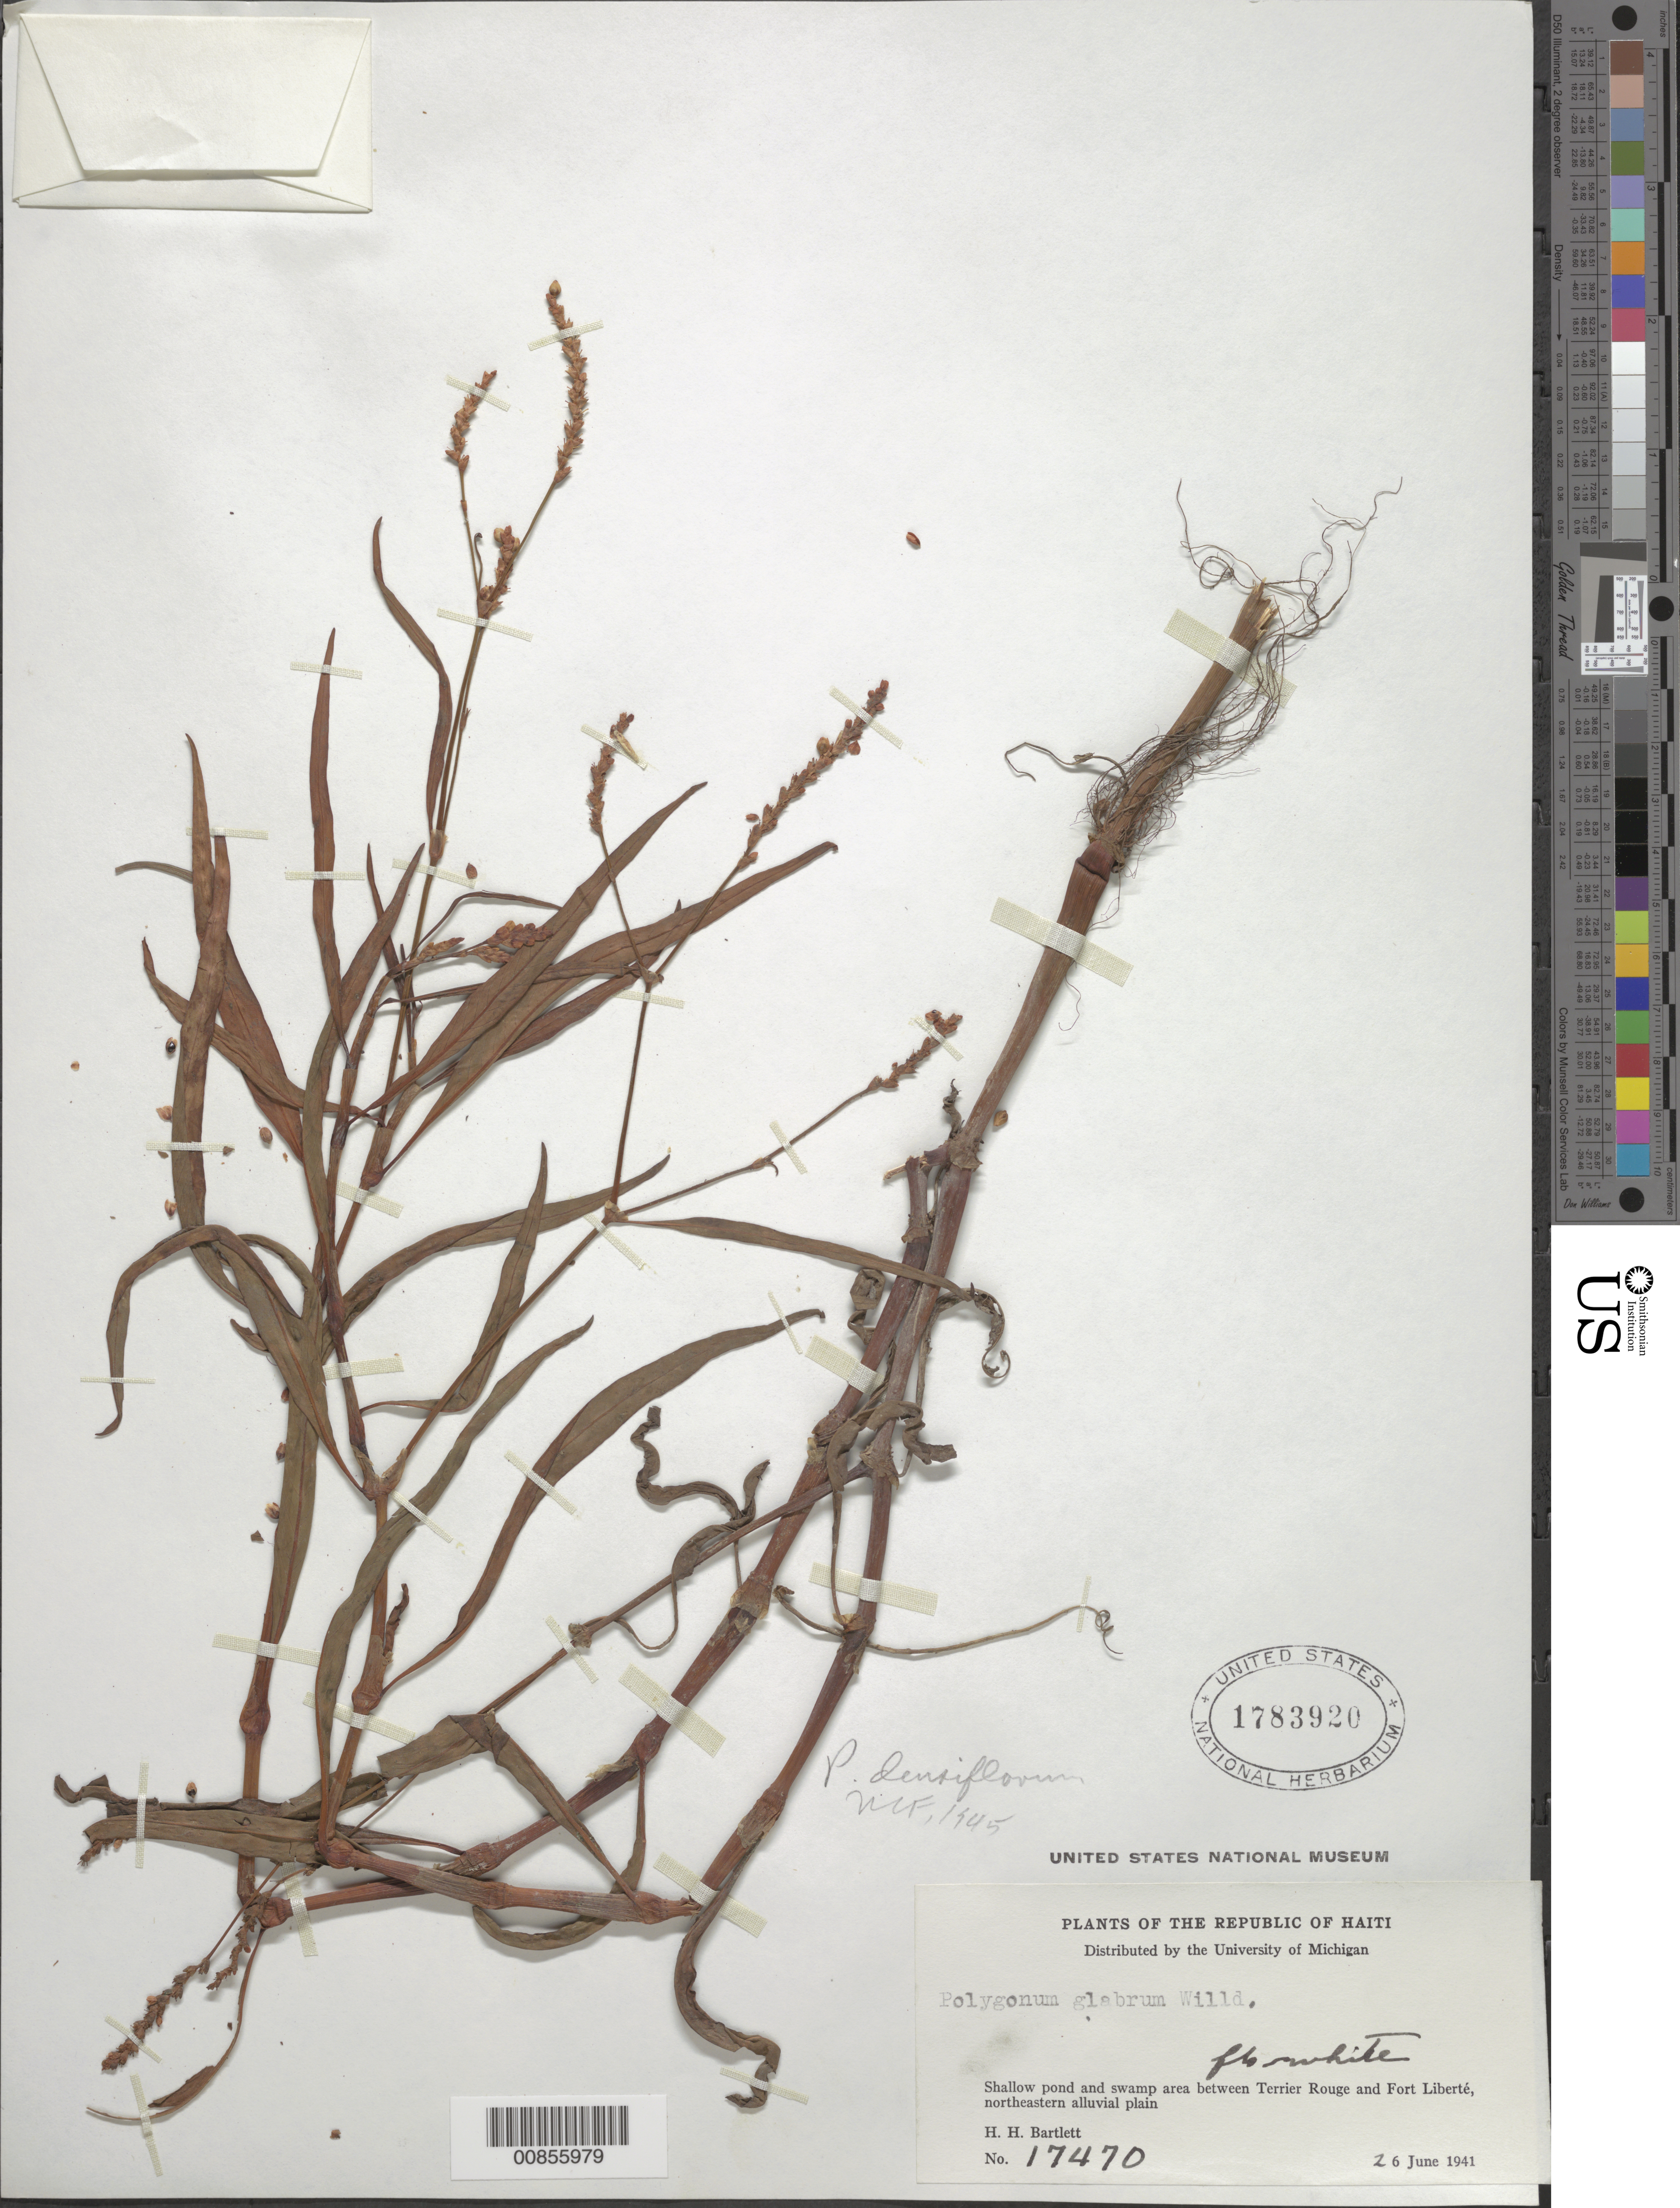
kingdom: Plantae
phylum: Tracheophyta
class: Magnoliopsida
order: Caryophyllales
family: Polygonaceae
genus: Polygonum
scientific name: Polygonum sp.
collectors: H. H. Bartlett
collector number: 17470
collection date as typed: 26 Jun 1941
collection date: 1941-06-26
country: Haiti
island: Hispaniola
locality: Between Terrier Rouge and Fort Liberté, northeastern alluvial plain.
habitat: Shallow pond and swamp area. Northeastern alluvial plain.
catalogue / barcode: US 1783920